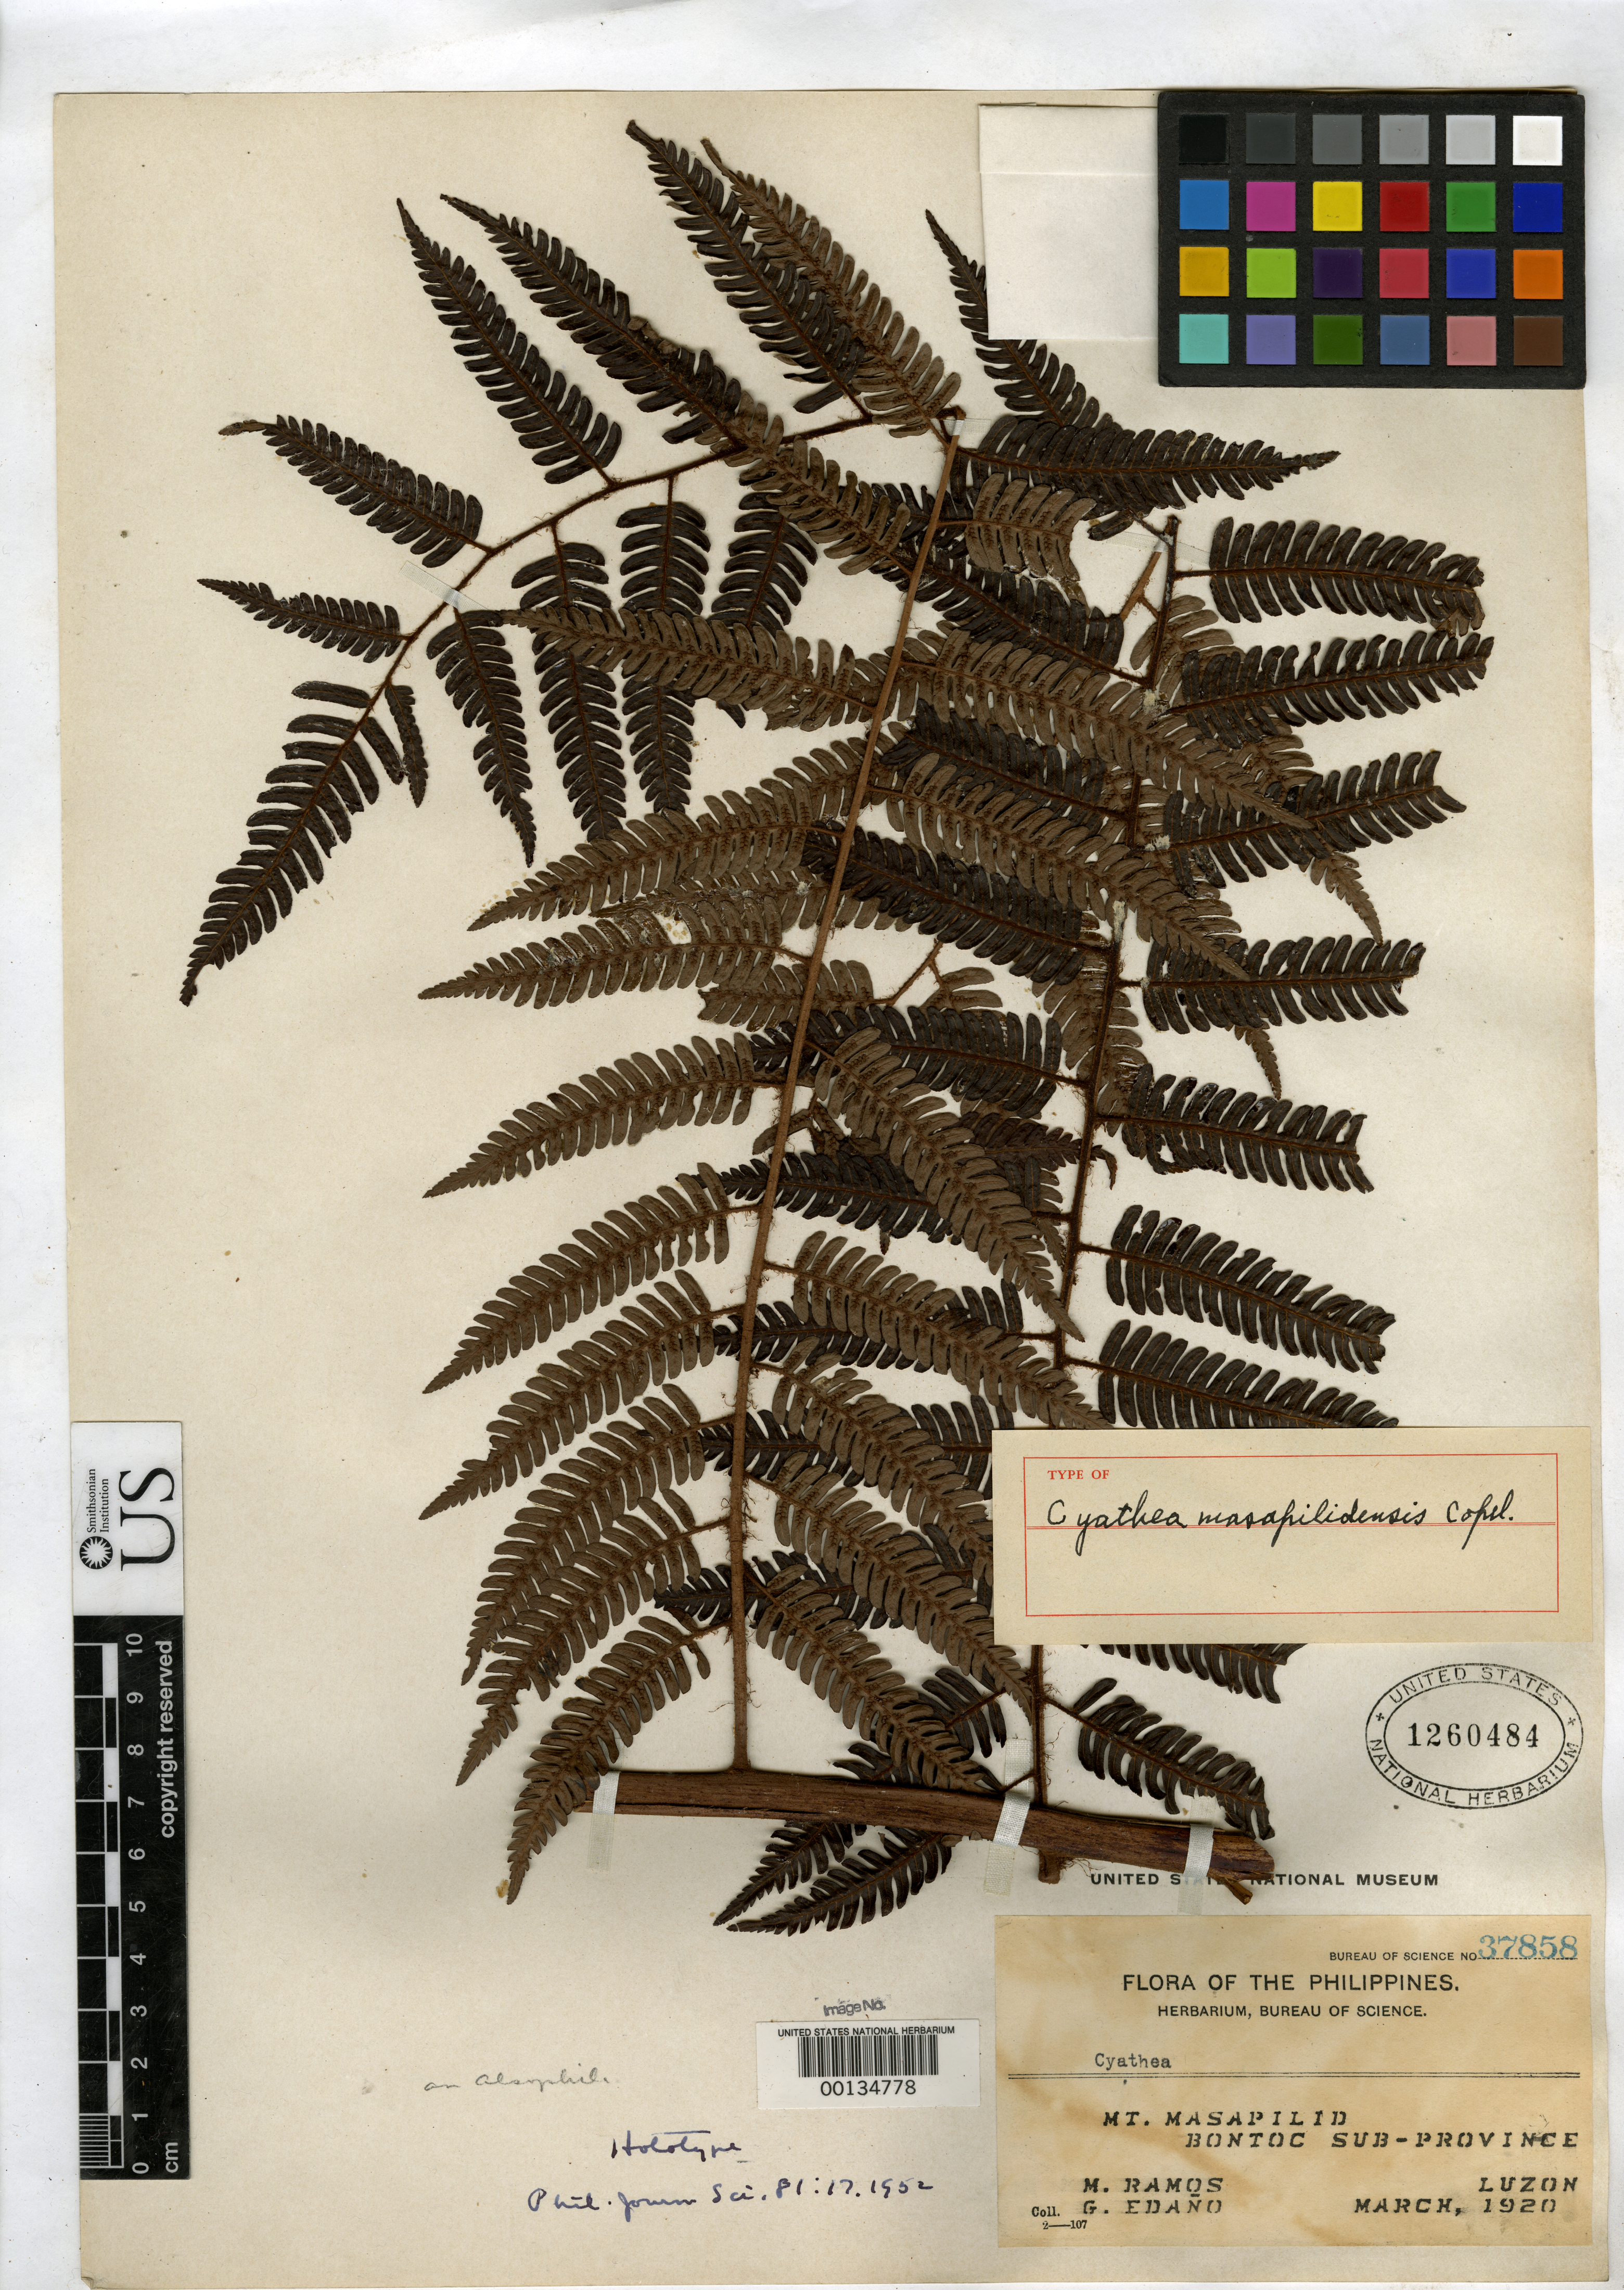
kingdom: Plantae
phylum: Tracheophyta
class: Polypodiopsida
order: Cyatheales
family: Cyatheaceae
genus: Cyathea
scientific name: Cyathea masapilidensis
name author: Copel.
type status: Holotype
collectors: M. Ramos & G. E. Edaño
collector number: Bur. Sci. 37858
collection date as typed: Mar 1920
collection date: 1920-03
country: Philippines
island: Luzon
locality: Bontoc subprovince, Mt. Masapilid.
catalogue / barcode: US 1260484